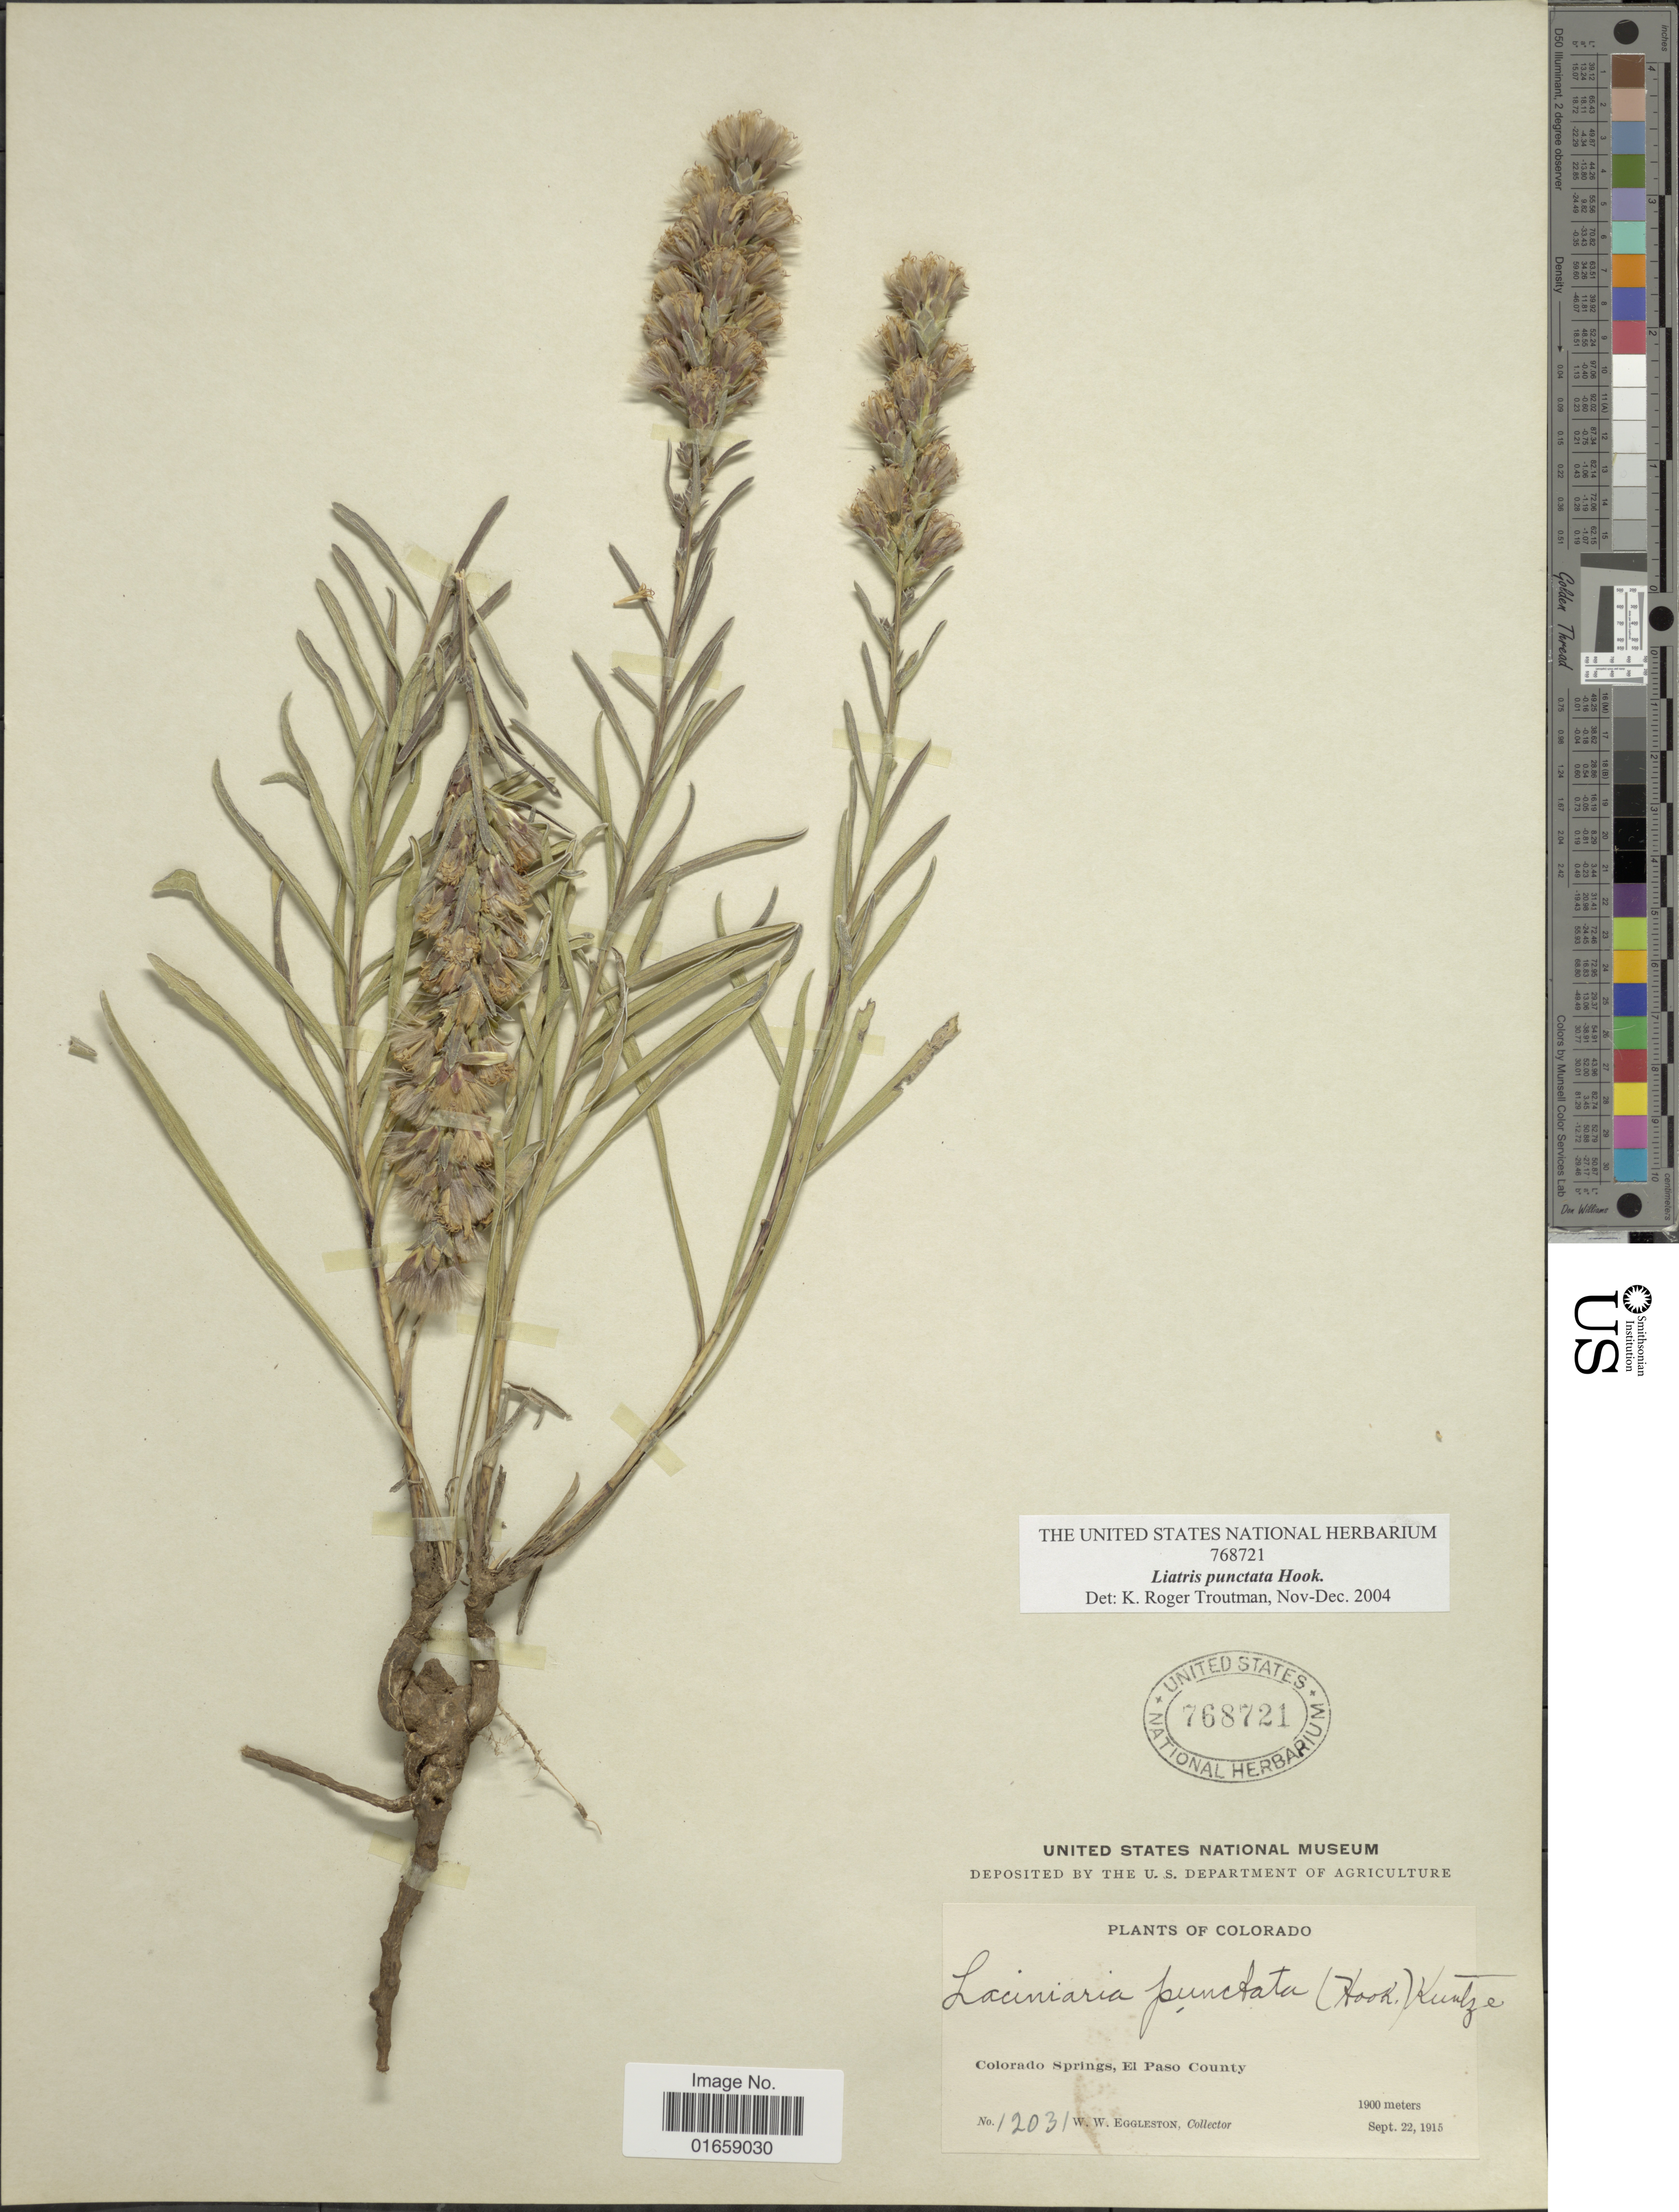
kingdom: Plantae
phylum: Tracheophyta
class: Magnoliopsida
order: Asterales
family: Asteraceae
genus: Liatris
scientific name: Liatris punctata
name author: Hook.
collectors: W. W. Eggleston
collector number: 12031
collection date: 1915-09-22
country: United States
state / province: Colorado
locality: Colorado Springs, El Paso County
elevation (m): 1900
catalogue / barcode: US 768721